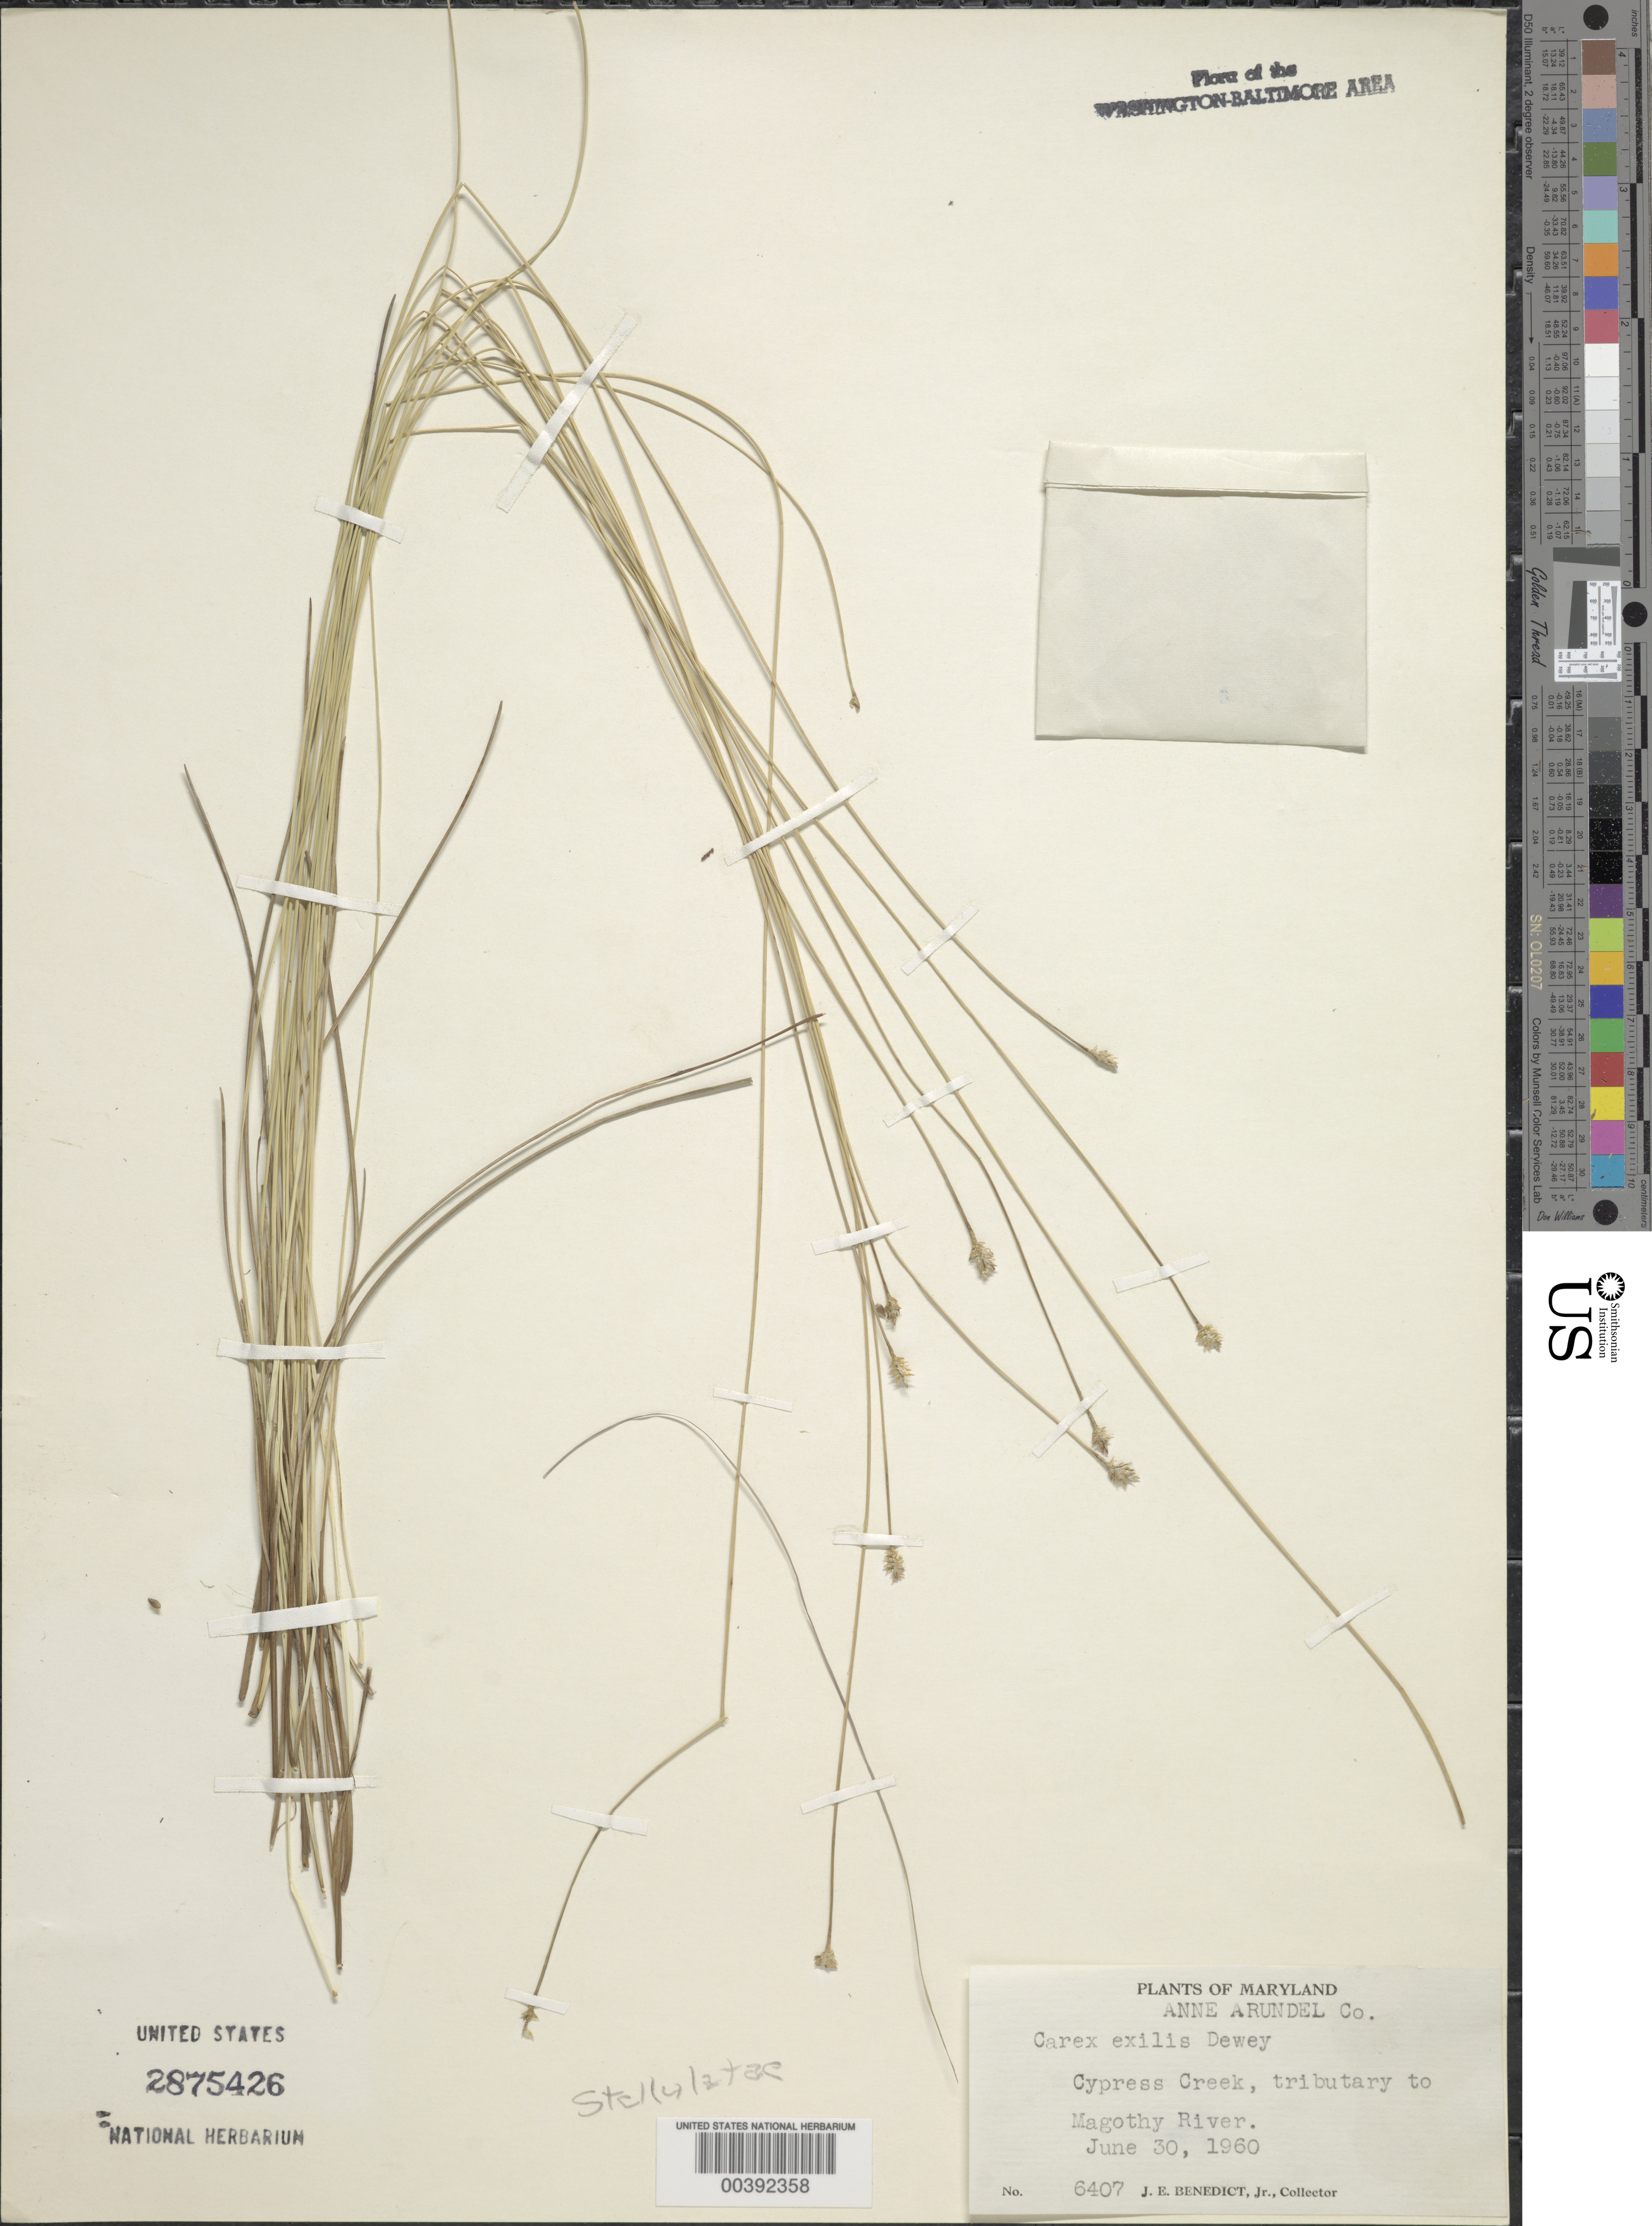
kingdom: Plantae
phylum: Tracheophyta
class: Liliopsida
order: Poales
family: Cyperaceae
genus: Carex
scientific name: Carex exilis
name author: Dewey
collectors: J. E. Benedict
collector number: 6407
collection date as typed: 30 Jun 1960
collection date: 1960-06-30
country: United States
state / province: Maryland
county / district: Anne Arundel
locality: Cypress Creek, tributary of Magothy River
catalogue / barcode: US 2875426